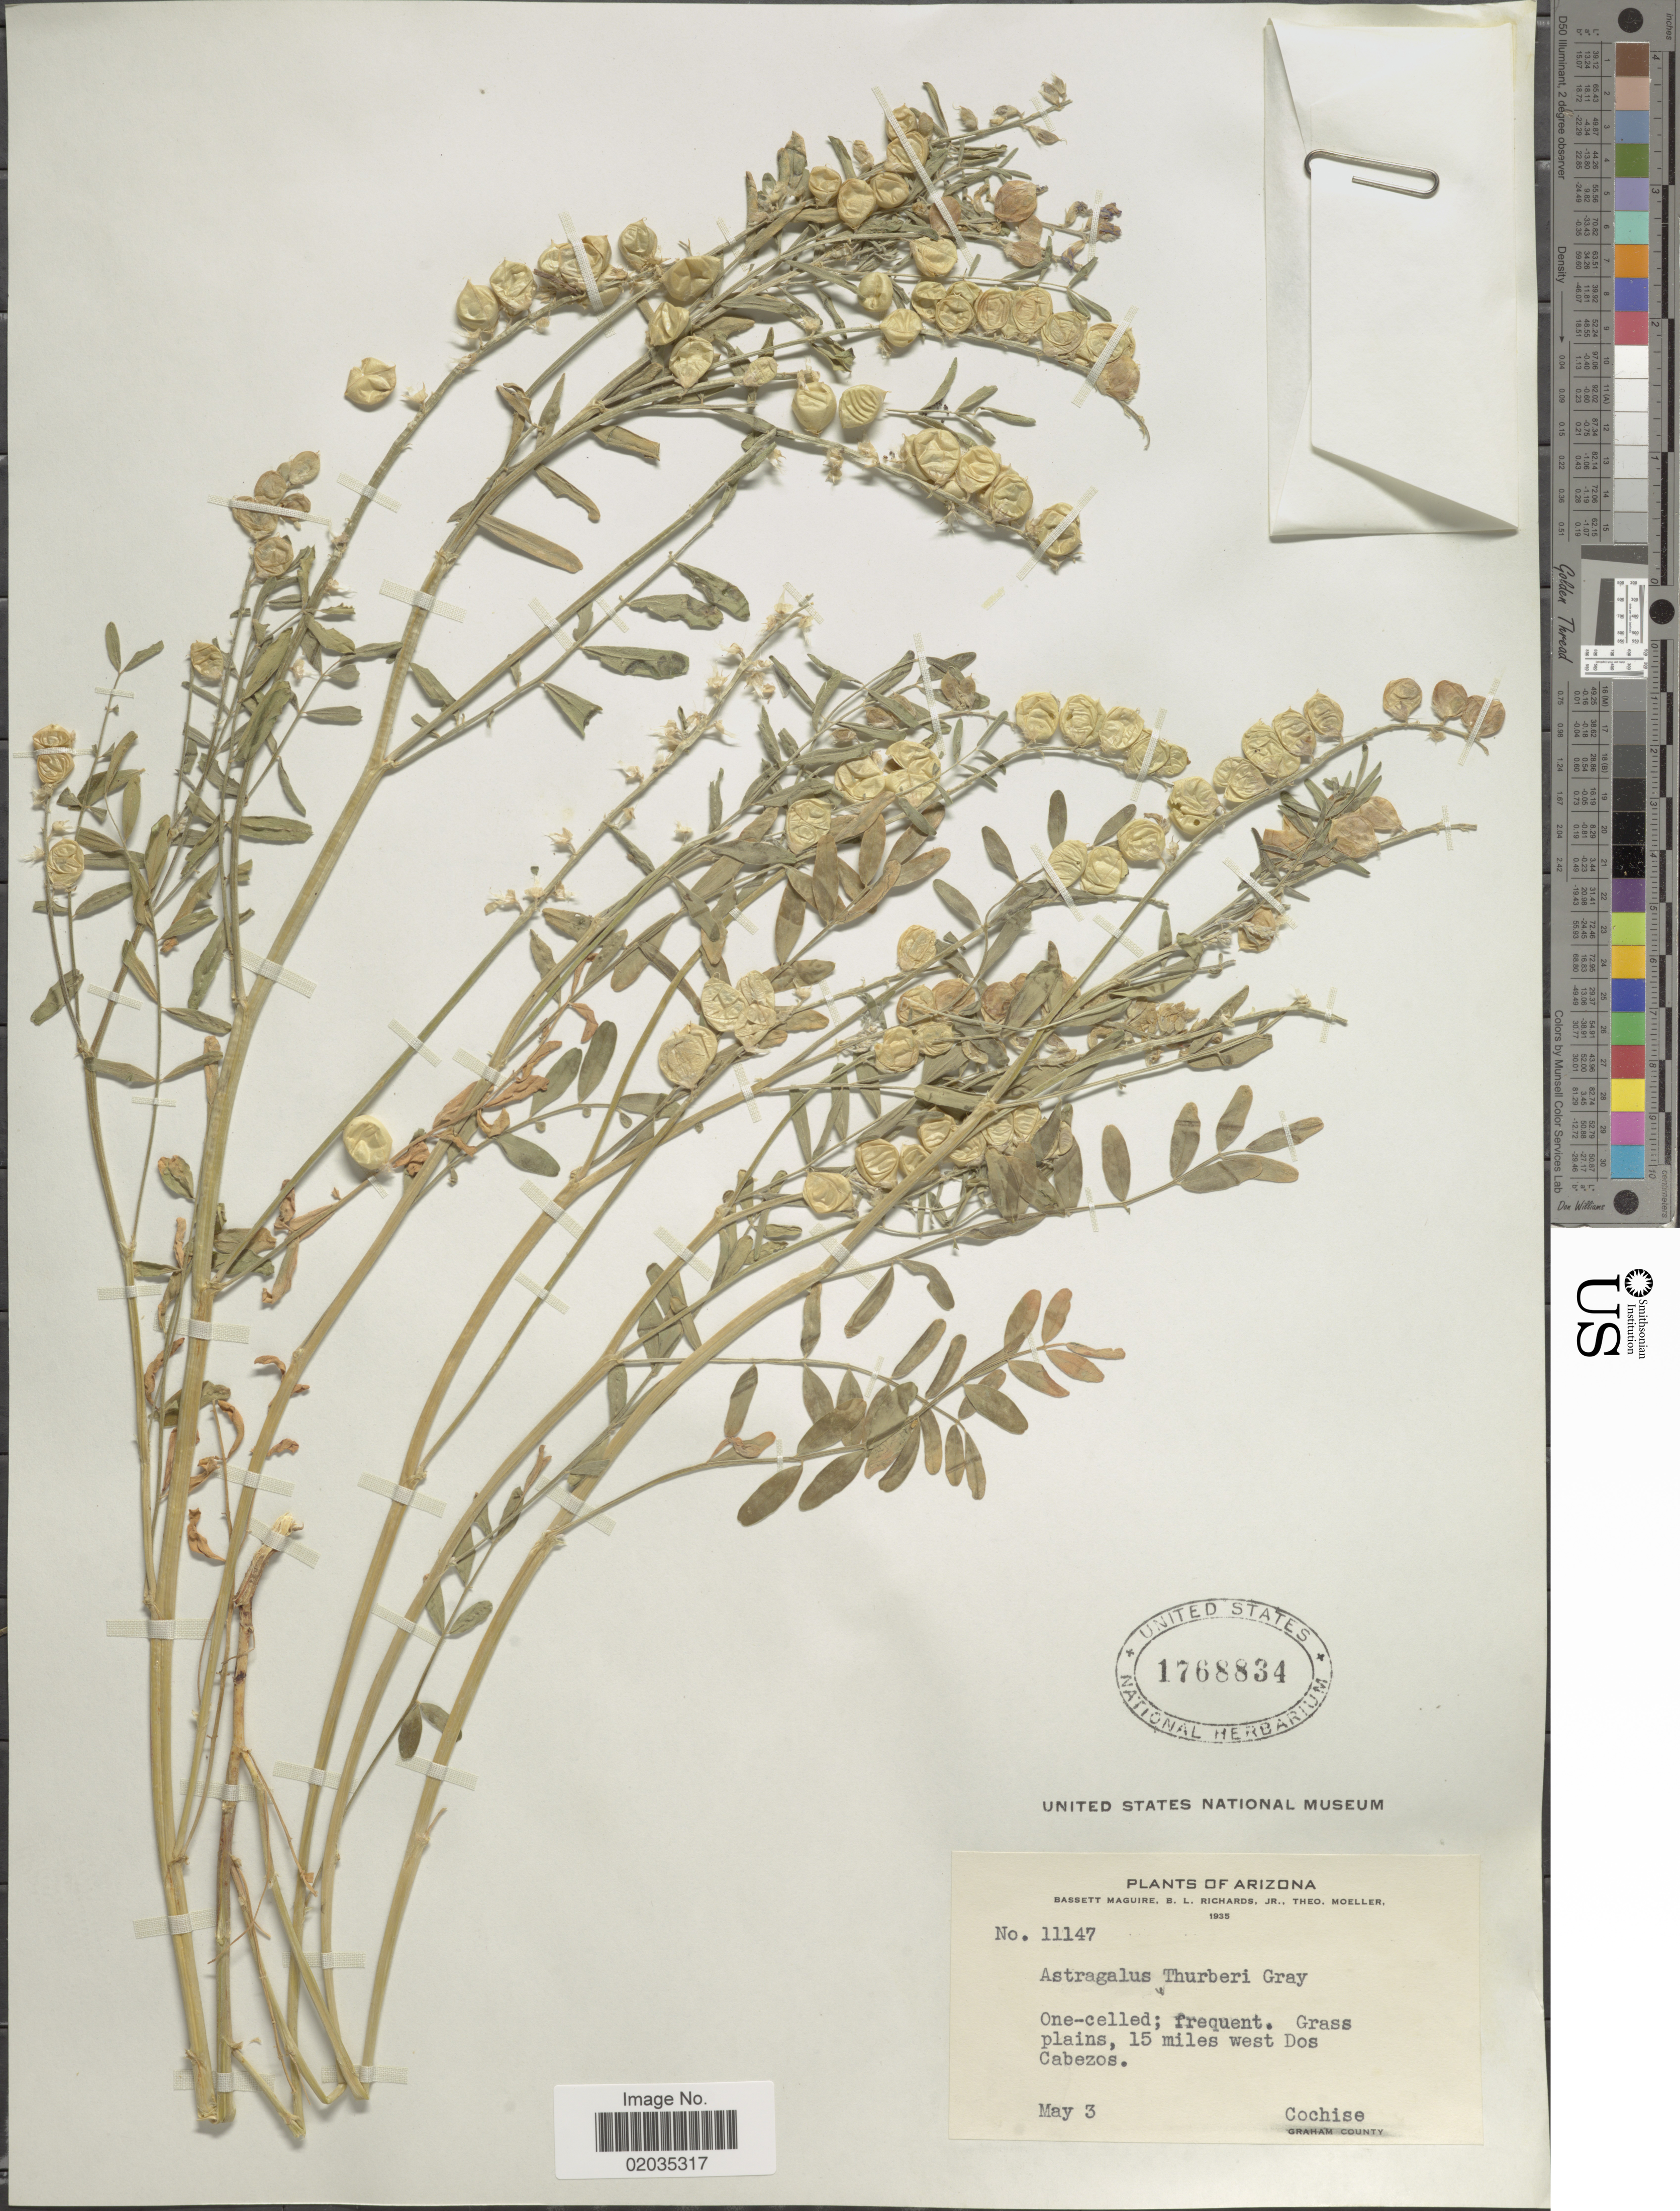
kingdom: Plantae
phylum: Tracheophyta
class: Magnoliopsida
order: Fabales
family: Fabaceae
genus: Astragalus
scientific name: Astragalus thurberi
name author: A. Gray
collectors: B. Maguire, B. Richards & T. Moeller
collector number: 11147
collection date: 1935-05-03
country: United States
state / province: Arizona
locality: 15 miles west Dos Cabezos. Cochise County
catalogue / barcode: US 1768834